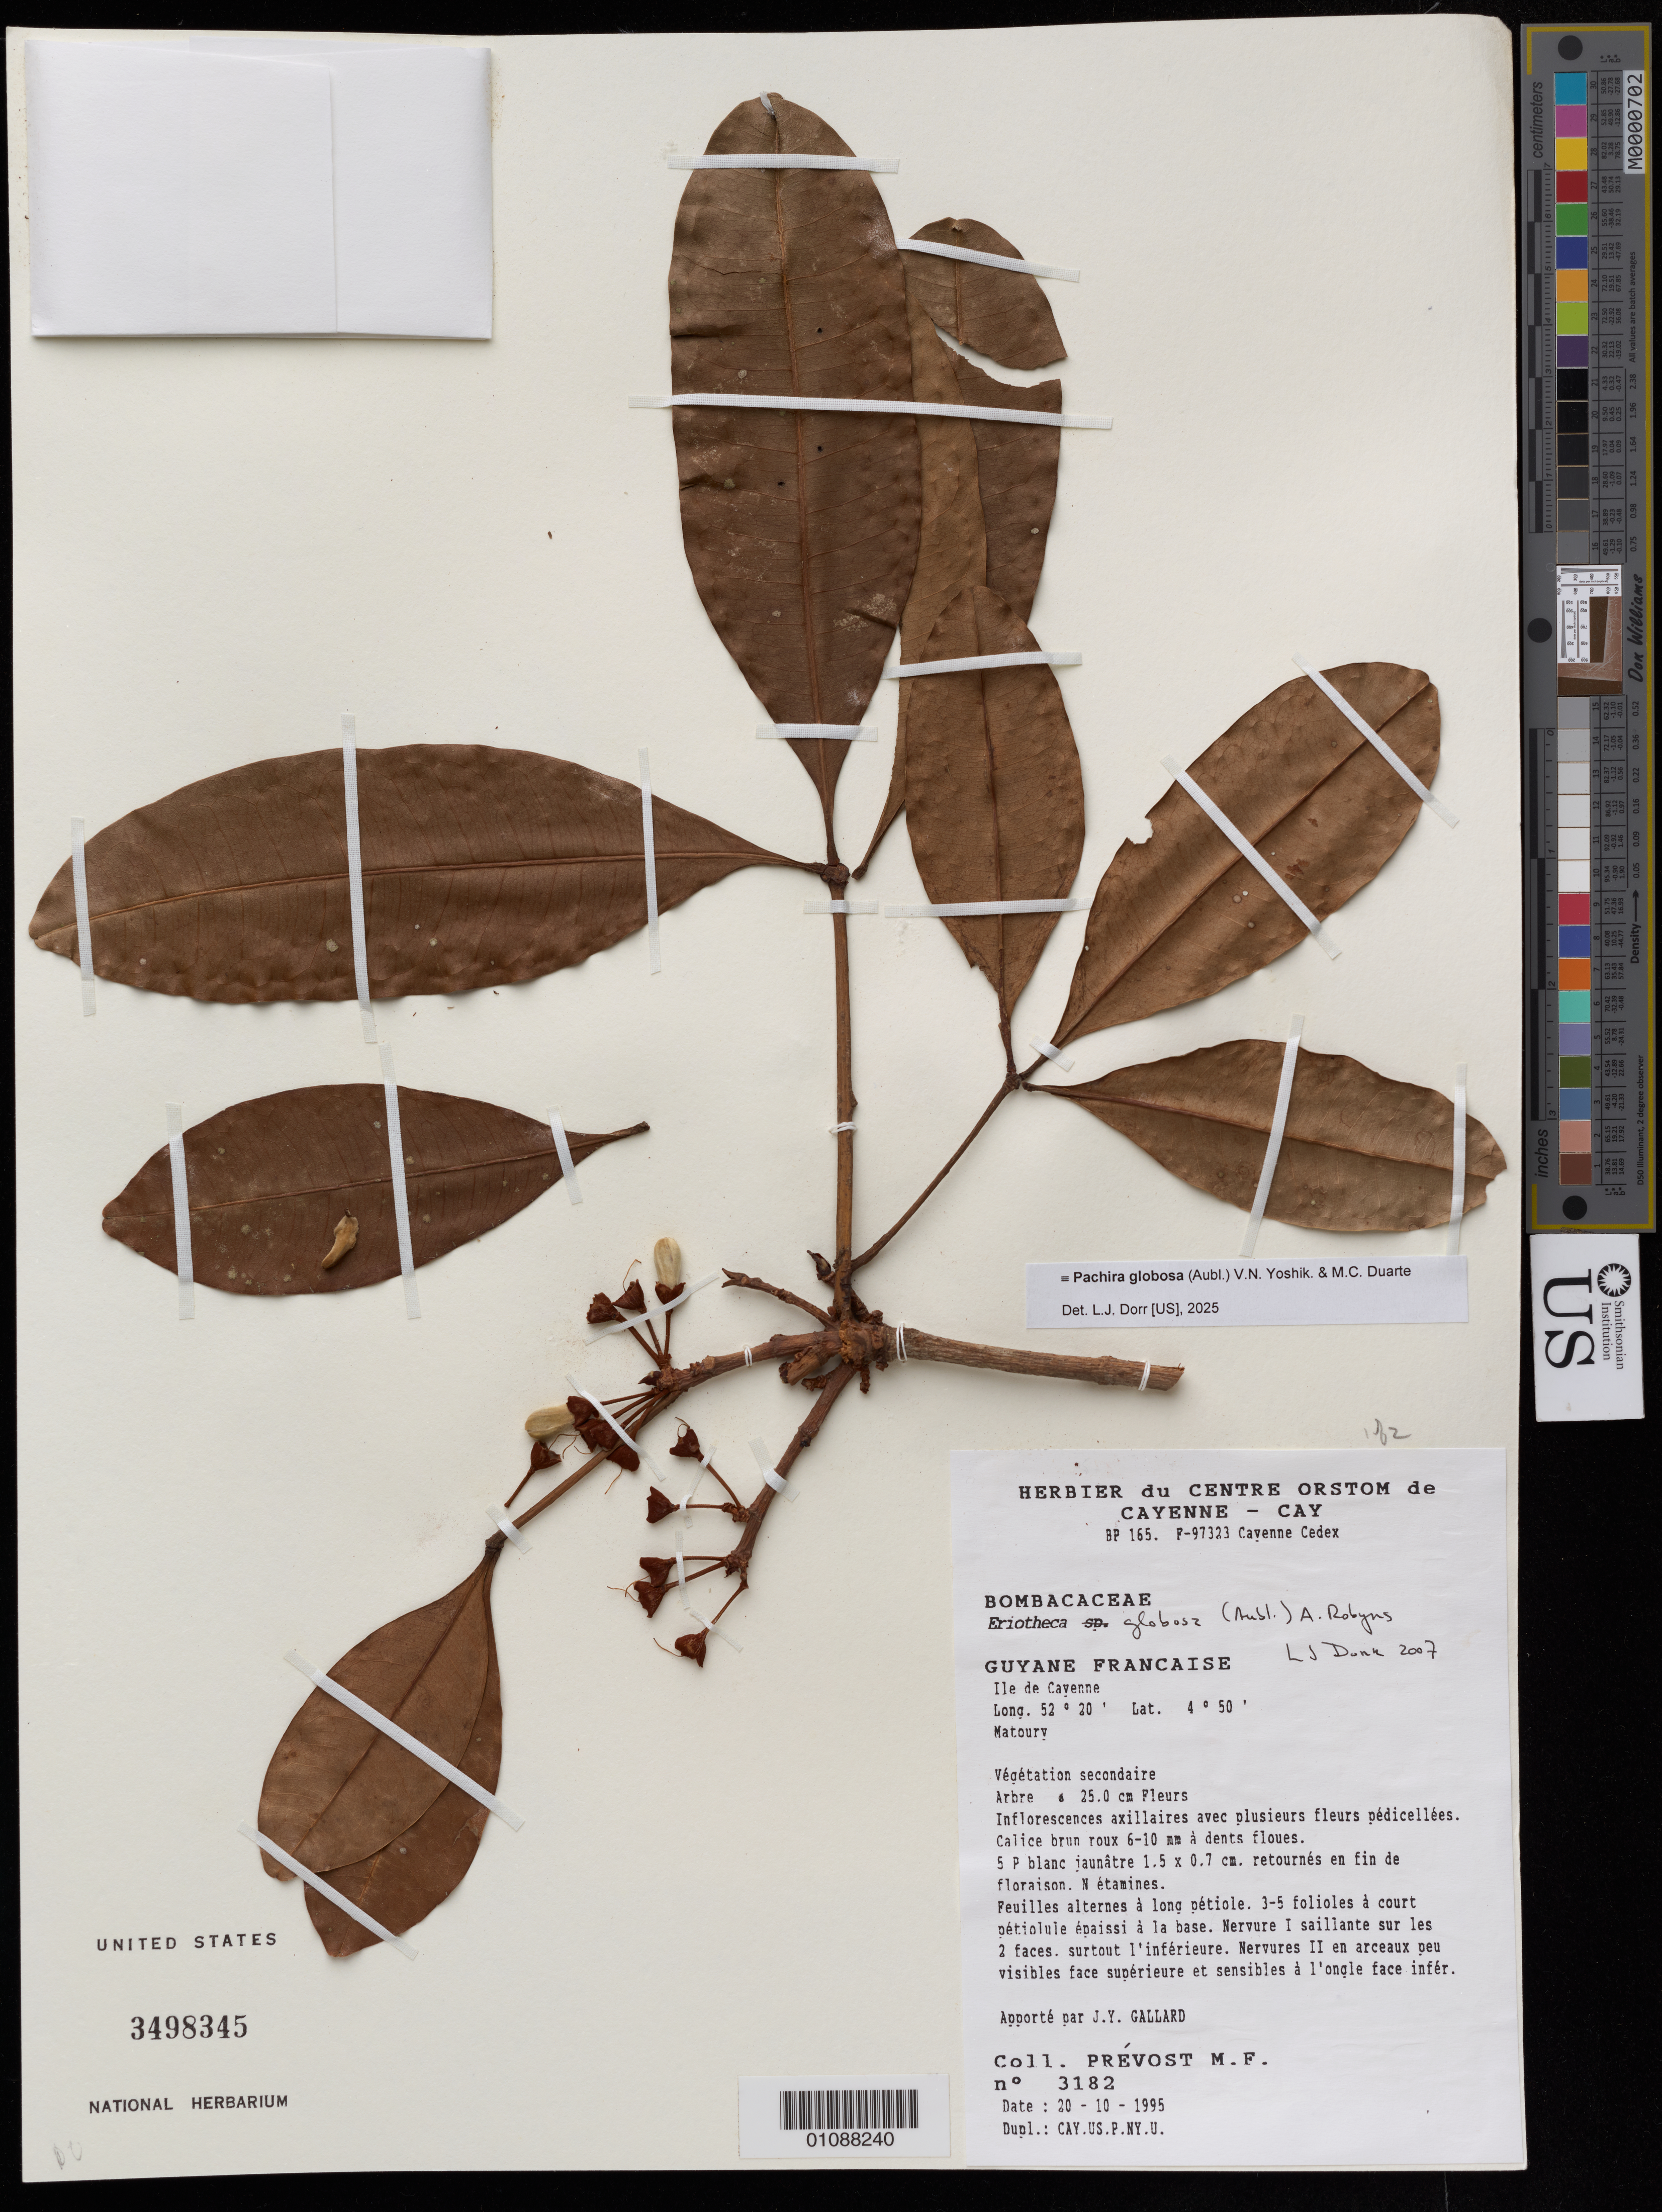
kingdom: Plantae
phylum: Tracheophyta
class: Magnoliopsida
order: Malvales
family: Malvaceae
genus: Pachira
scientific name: Pachira globosa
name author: (Aubl.) V.N. Yoshik. & M.C. Duarte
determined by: Dorr, Laurence J., Curator (BOT), Smithsonian Institution - National Museum of Natural History (UNITED STATES)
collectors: M.-F. Prévost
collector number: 3182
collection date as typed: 20-Oct-95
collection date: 1995-10-20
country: French Guiana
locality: Ile de Cayenne, Matoury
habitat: Vegetation secondaire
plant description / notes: Sheet 1 of 2 Sheet 2: USNM 3498346; BC 01088241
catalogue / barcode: US 3498345